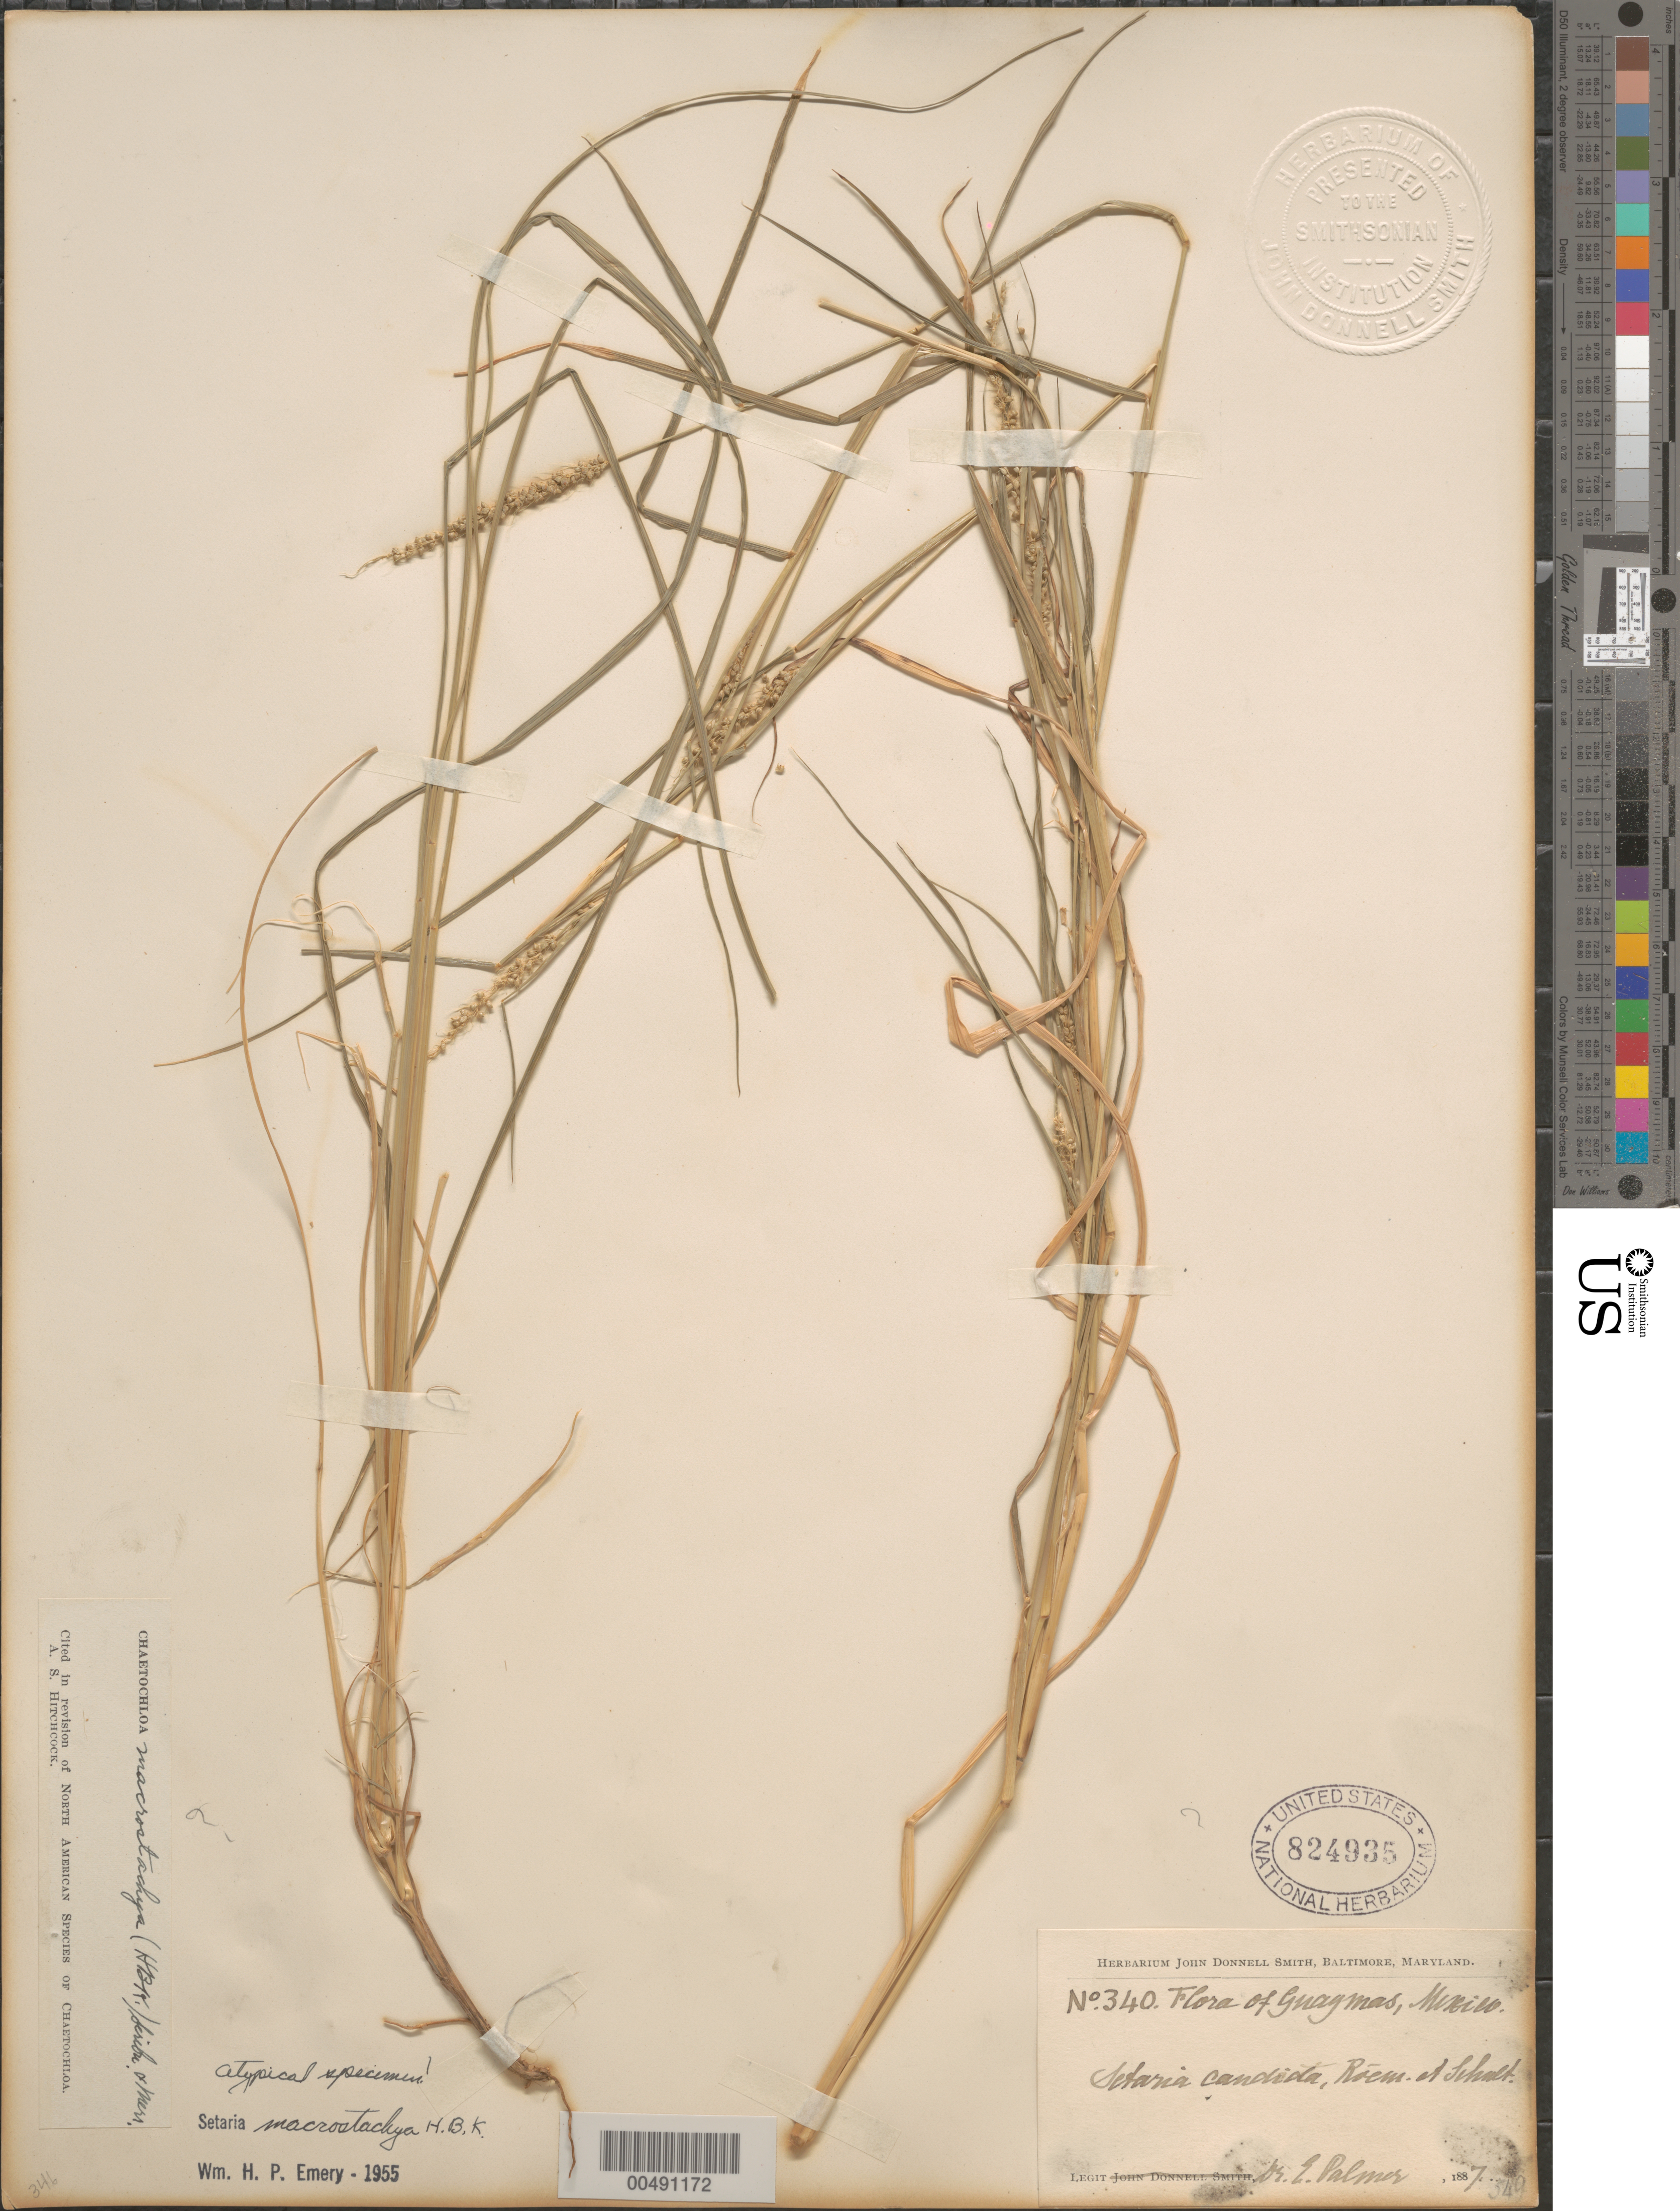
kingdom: Plantae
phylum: Tracheophyta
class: Liliopsida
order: Poales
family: Poaceae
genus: Setaria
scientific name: Setaria macrostachya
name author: Kunth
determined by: Emery, W. H. P.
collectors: E. Palmer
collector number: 340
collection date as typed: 1887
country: Mexico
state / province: Sonora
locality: Guaymas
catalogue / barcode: US 824935